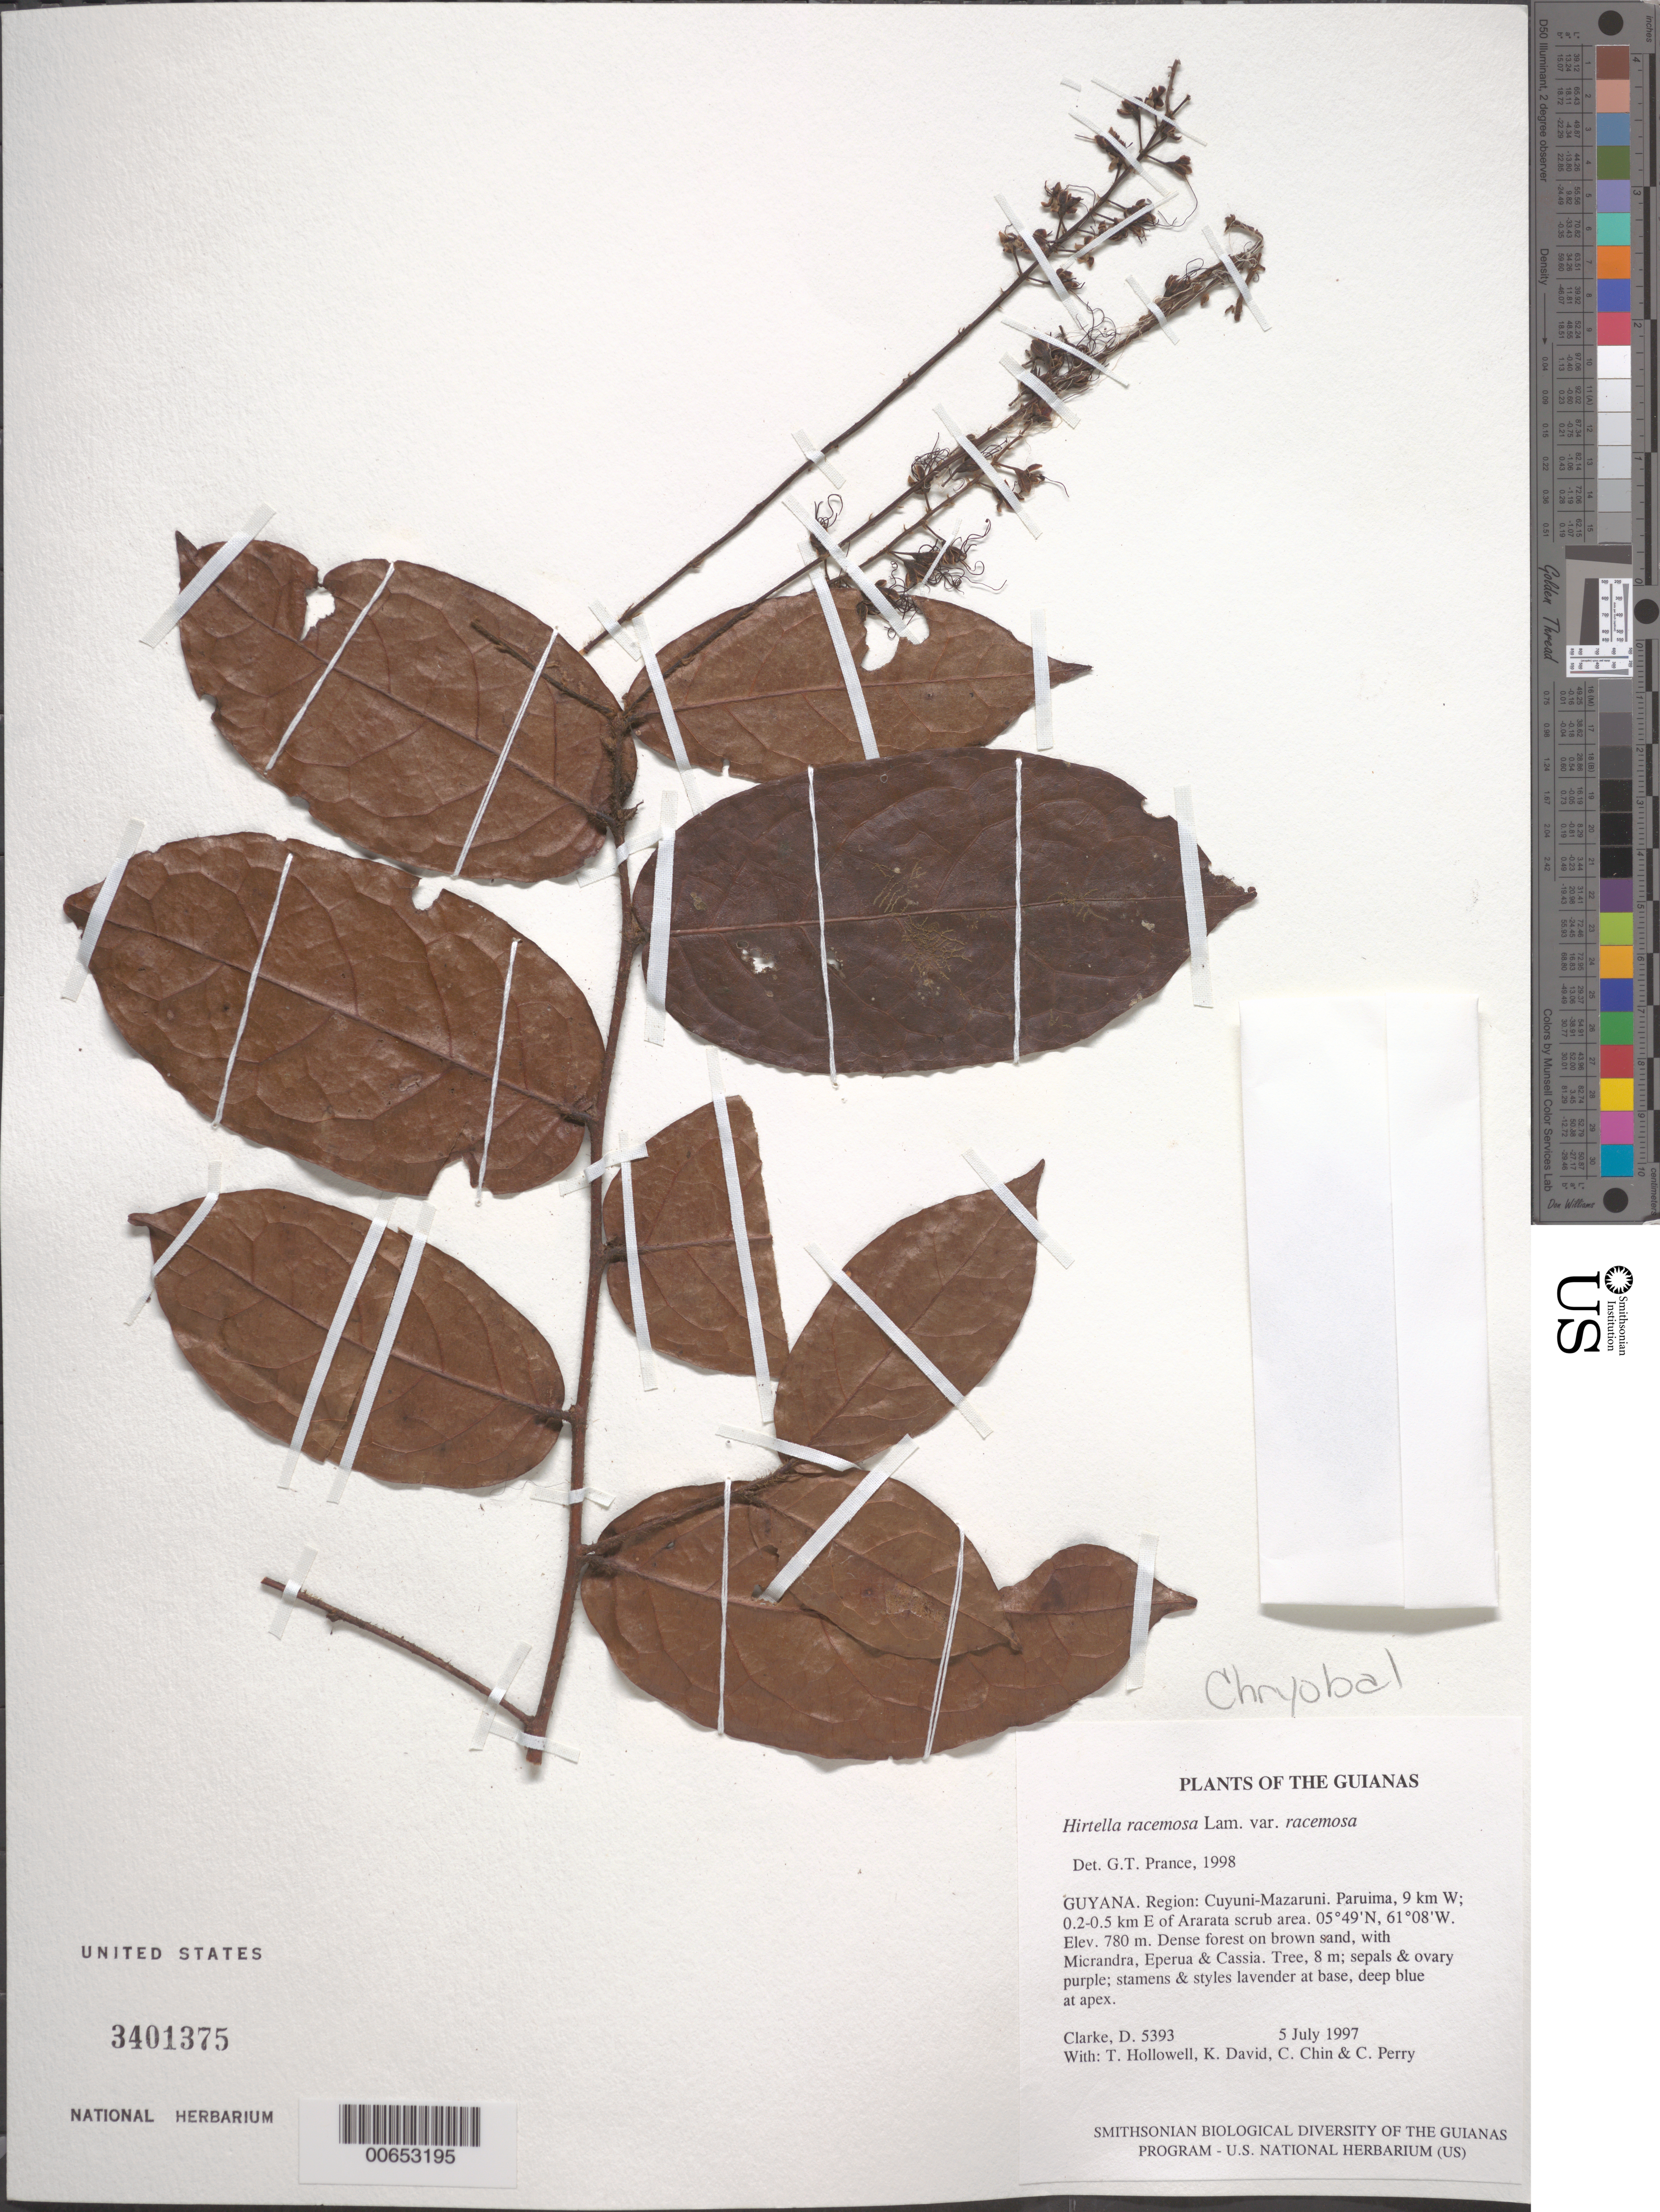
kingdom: Plantae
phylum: Tracheophyta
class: Magnoliopsida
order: Malpighiales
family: Chrysobalanaceae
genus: Hirtella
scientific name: Hirtella racemosa var. racemosa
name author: Lam.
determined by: Prance, G. T.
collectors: H. D. Clarke, T. Hollowell, K. David, C. Chin & C. Perry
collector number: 5393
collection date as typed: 5 July 1997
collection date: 1997-07-05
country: Guyana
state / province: Cuyuni-Mazaruni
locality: Paruima, 9 km W; 0.2-0.5 km E of Ararata scrub area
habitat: Dense forest on brown sand, with Micrandra, Eperua & Cassia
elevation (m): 780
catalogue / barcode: US 3401375